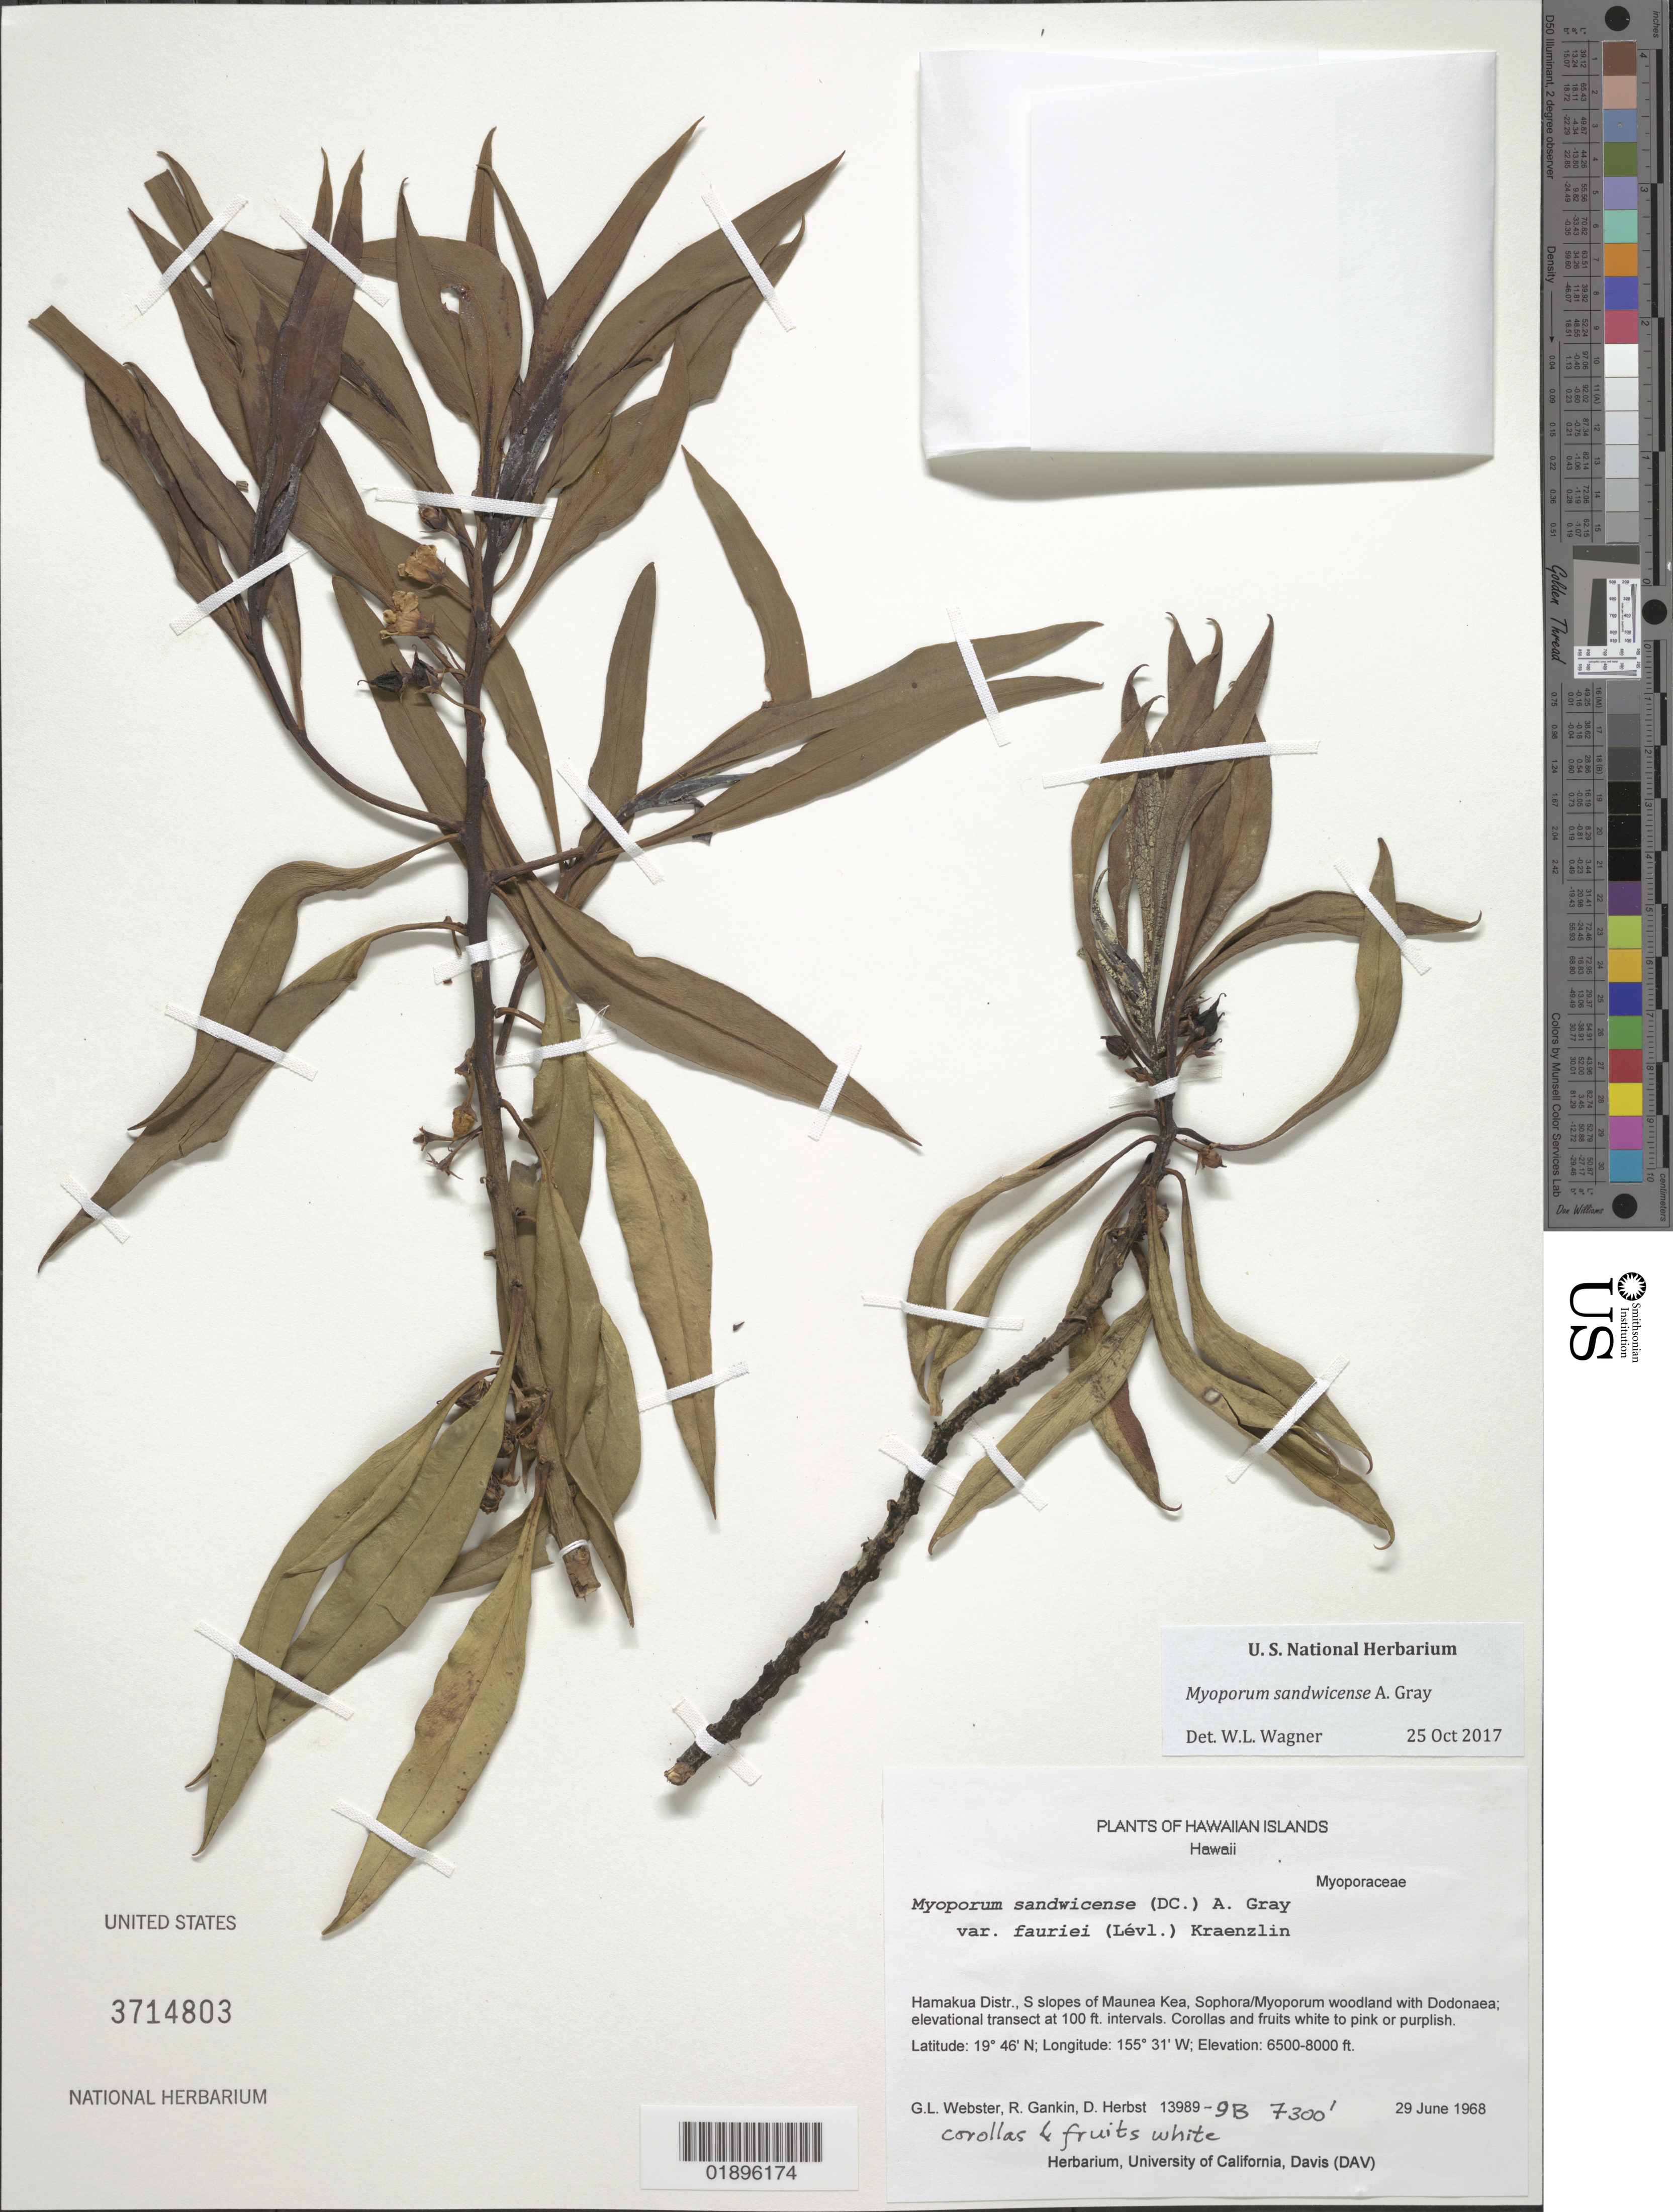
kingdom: Plantae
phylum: Tracheophyta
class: Magnoliopsida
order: Lamiales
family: Scrophulariaceae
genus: Myoporum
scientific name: Myoporum sandwicense subsp. sandwicense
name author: A. Gray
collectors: G. L. Webster, R. Gankin & D. R. Herbst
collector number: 13989-9B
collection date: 1968-06-29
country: United States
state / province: Hawaii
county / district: Hawaii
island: Hawaii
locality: Hamakua District, S slopes of Maunea Kea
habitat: Woodland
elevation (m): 2225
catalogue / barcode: US 3714803